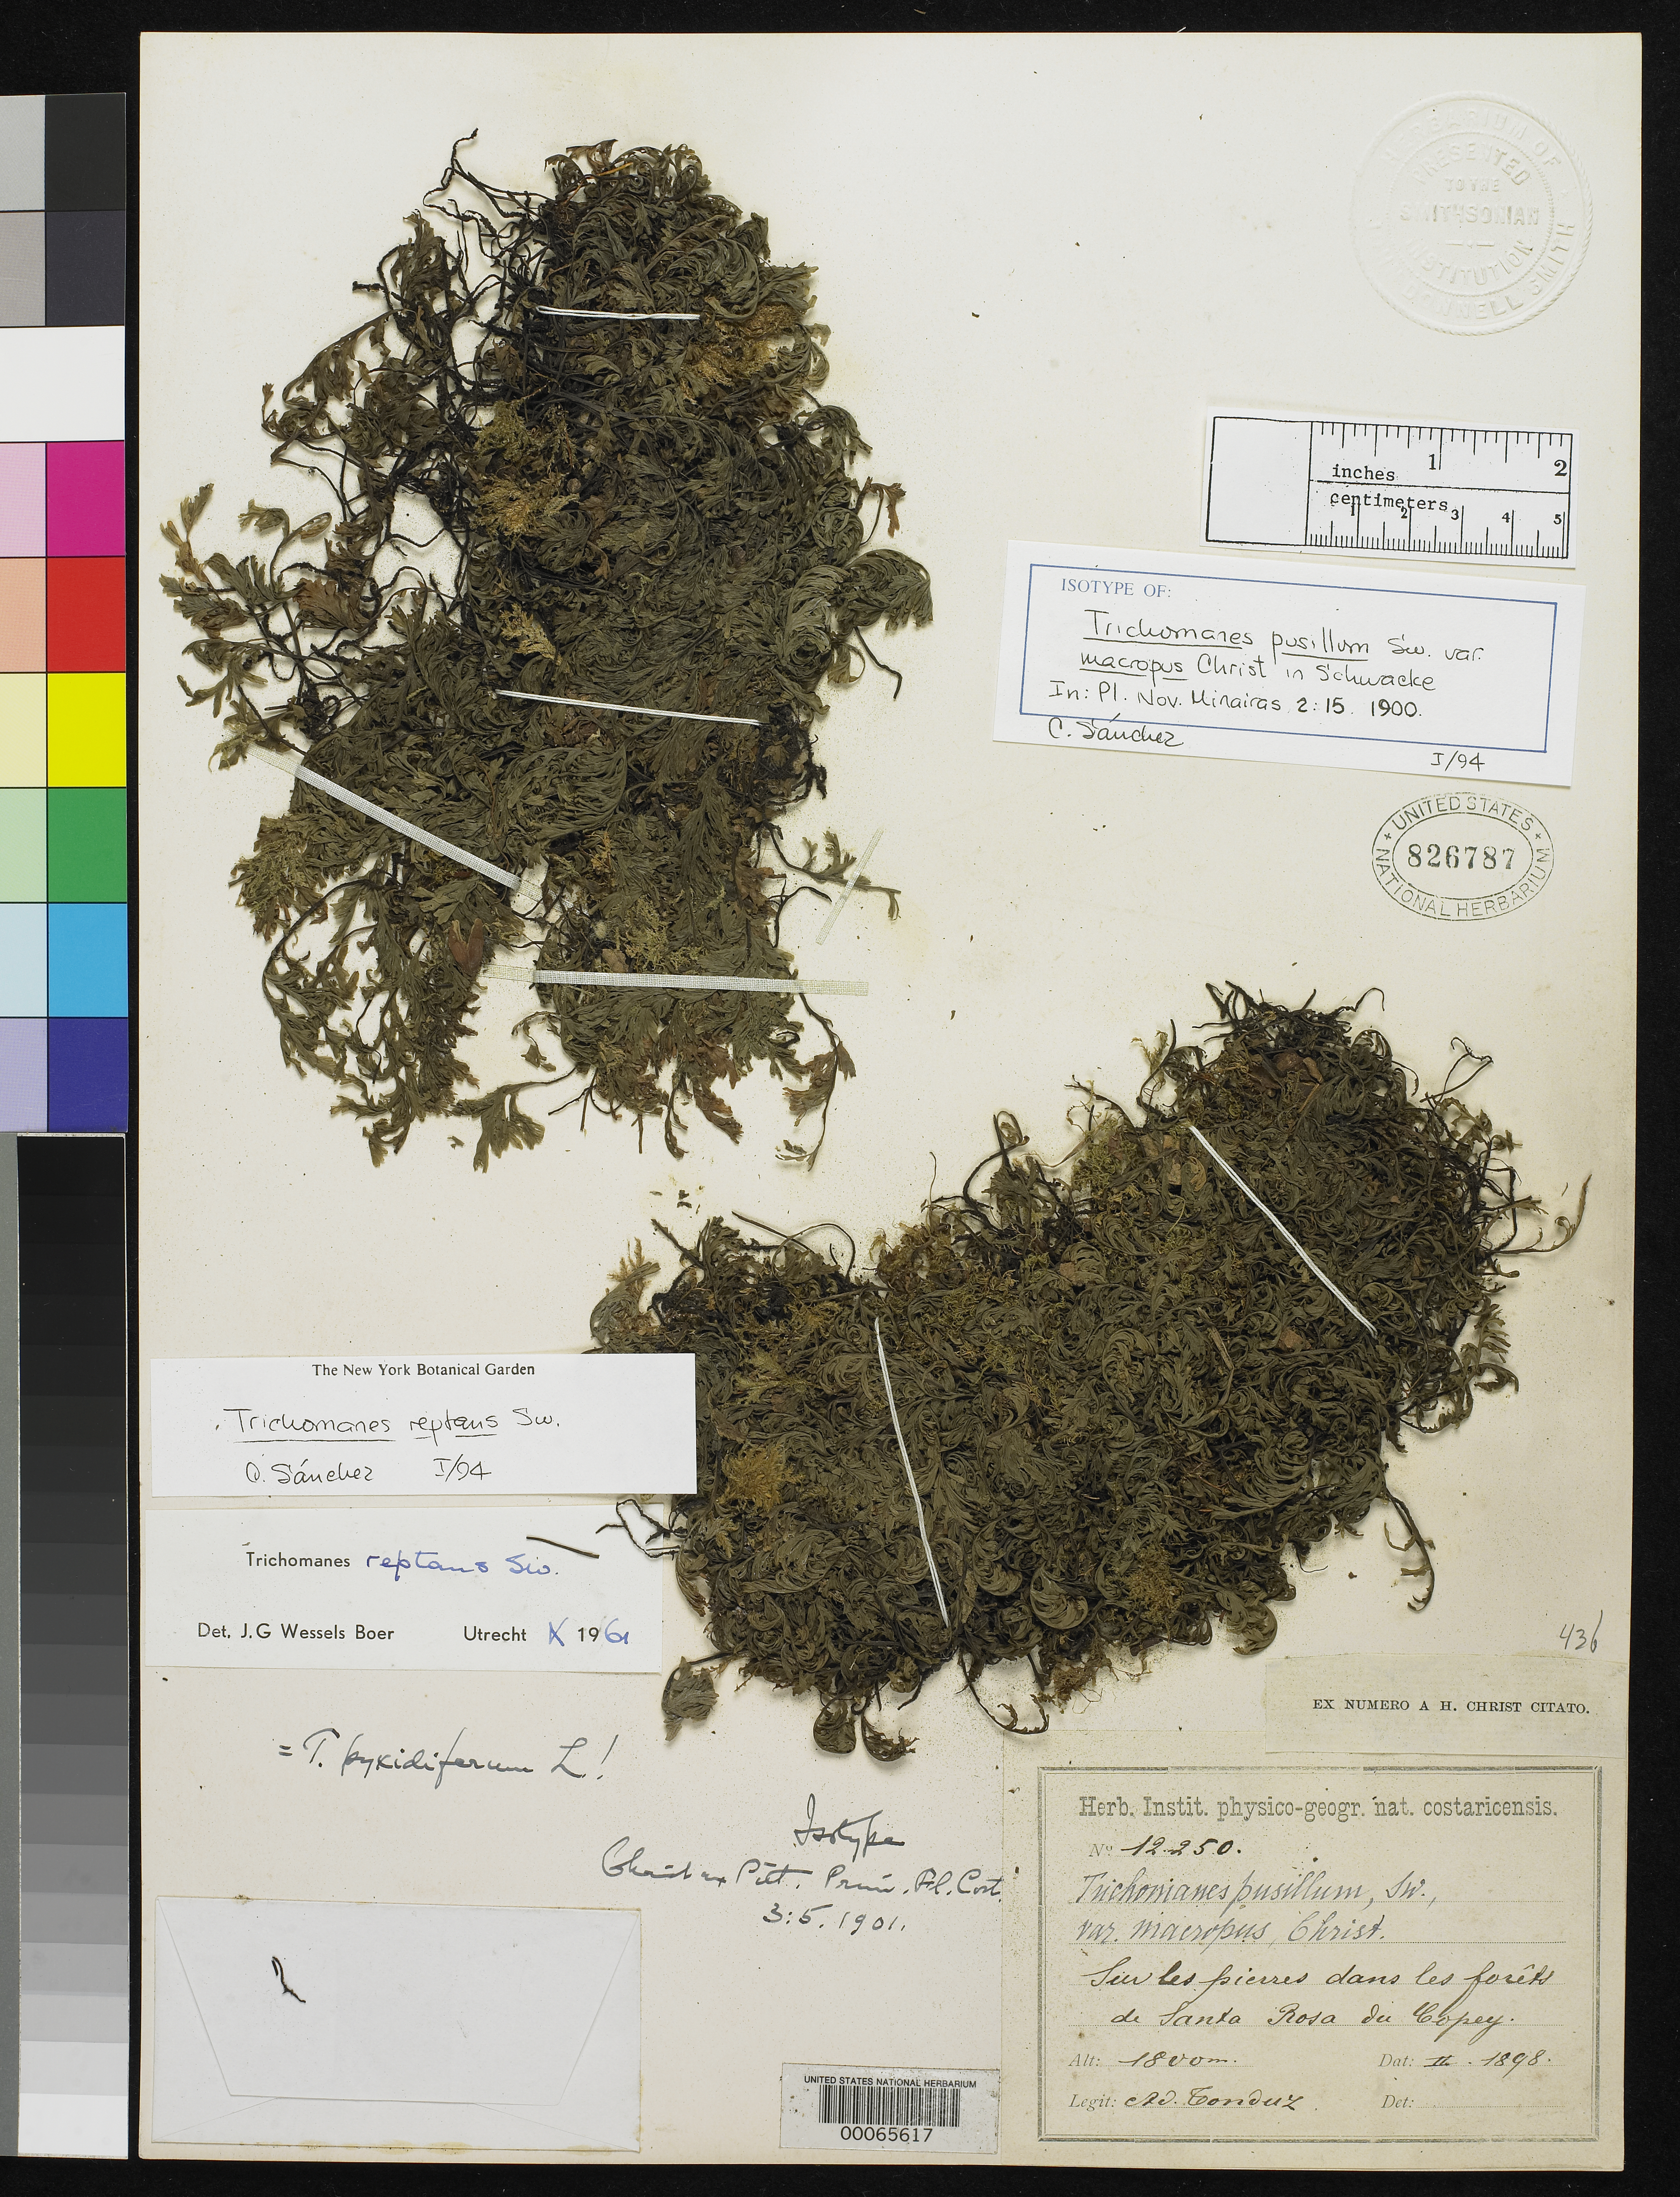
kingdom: Plantae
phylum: Tracheophyta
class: Polypodiopsida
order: Hymenophyllales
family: Hymenophyllaceae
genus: Trichomanes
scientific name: Trichomanes pusillum var. macropus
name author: Christ in Pittier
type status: Isotype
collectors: A. Tonduz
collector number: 12250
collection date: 1900-04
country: Costa Rica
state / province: Guanacaste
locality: forets de Nicoya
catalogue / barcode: US 826787